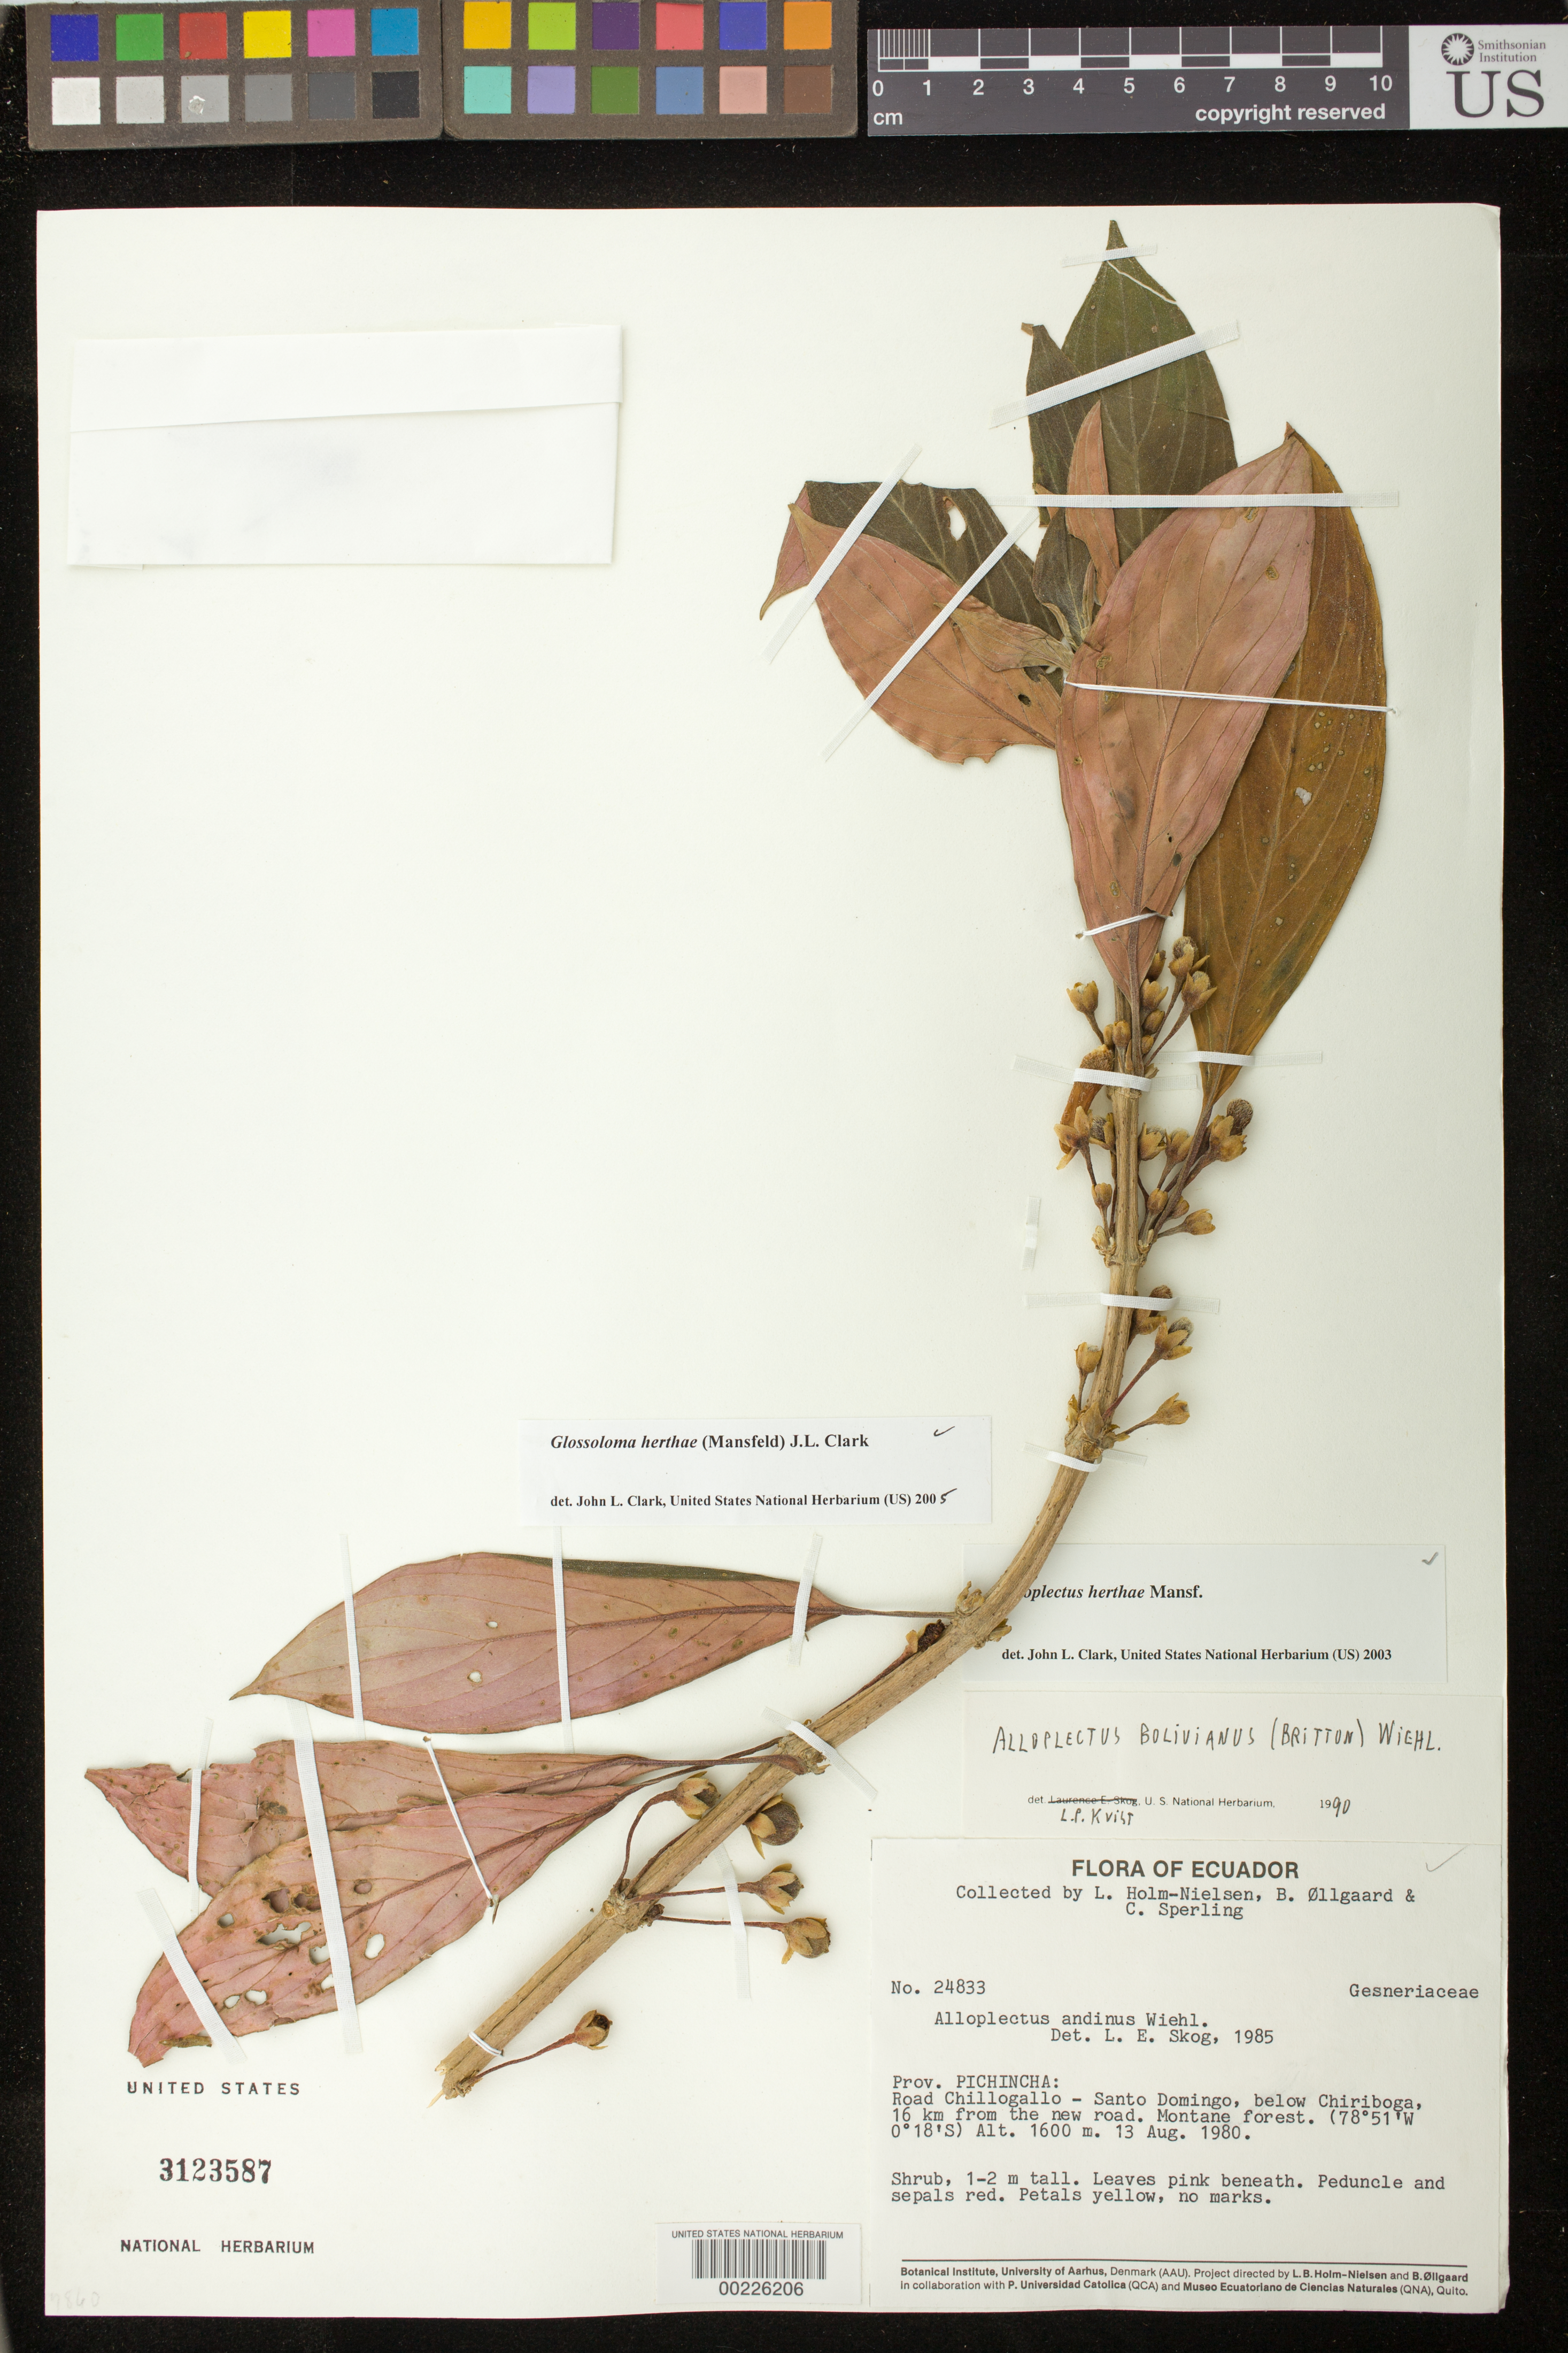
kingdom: Plantae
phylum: Tracheophyta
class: Magnoliopsida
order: Lamiales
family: Gesneriaceae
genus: Glossoloma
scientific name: Glossoloma herthae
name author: (Mansf.) J.L. Clark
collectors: L. B. Holm-Nielsen, B. Øllgaard & C. Sperling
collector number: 24833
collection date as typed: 13 Aug 1980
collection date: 1980-08-13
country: Ecuador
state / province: Pichincha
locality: Road Chillogallo - Santo Domingo, below Chiriboga, 16 km from the new road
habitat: Montane forest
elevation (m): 1600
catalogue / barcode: US 3123587